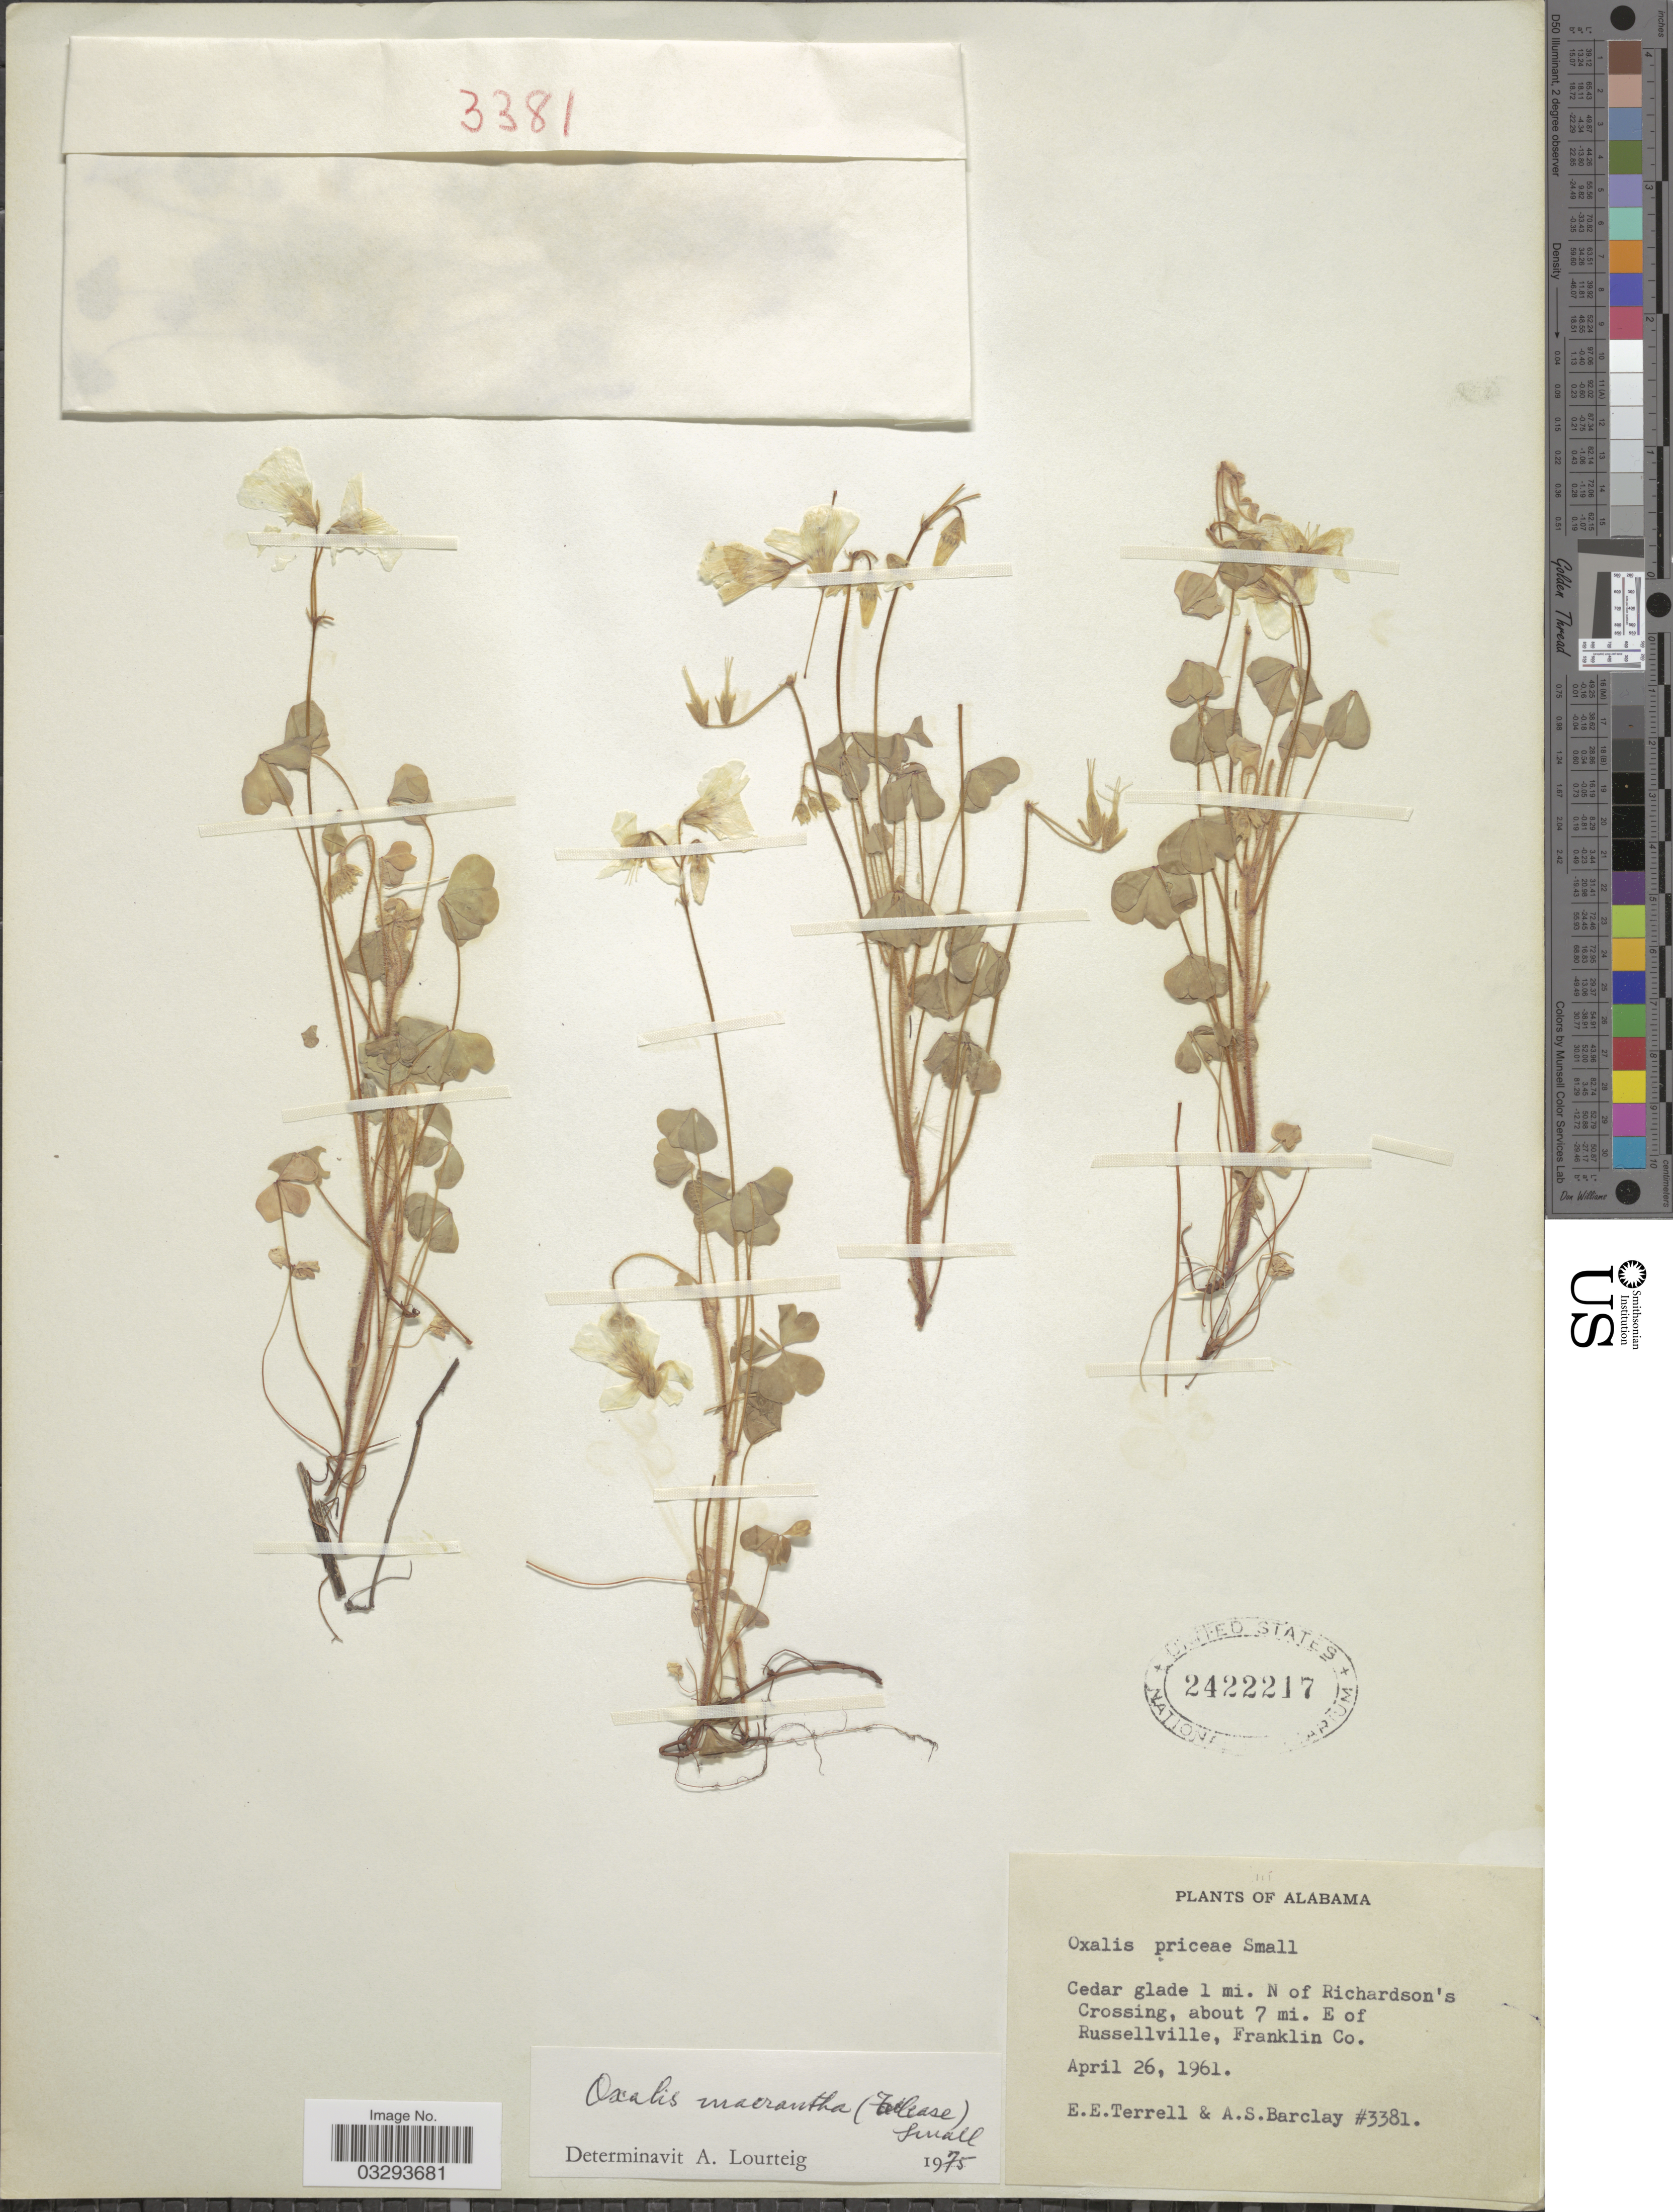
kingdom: Plantae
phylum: Tracheophyta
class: Magnoliopsida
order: Oxalidales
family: Oxalidaceae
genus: Oxalis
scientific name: Oxalis macrantha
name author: (Trel.) Small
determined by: Lourteig, A.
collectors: E. E. Terrell & A. S. Barclay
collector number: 3381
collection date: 1961-04-26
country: United States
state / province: Alabama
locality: Cedar glade 1 mi. N of Richardson's Crossing, about 7 mi. E of Russellville, Franklin Co.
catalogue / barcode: US 2422217